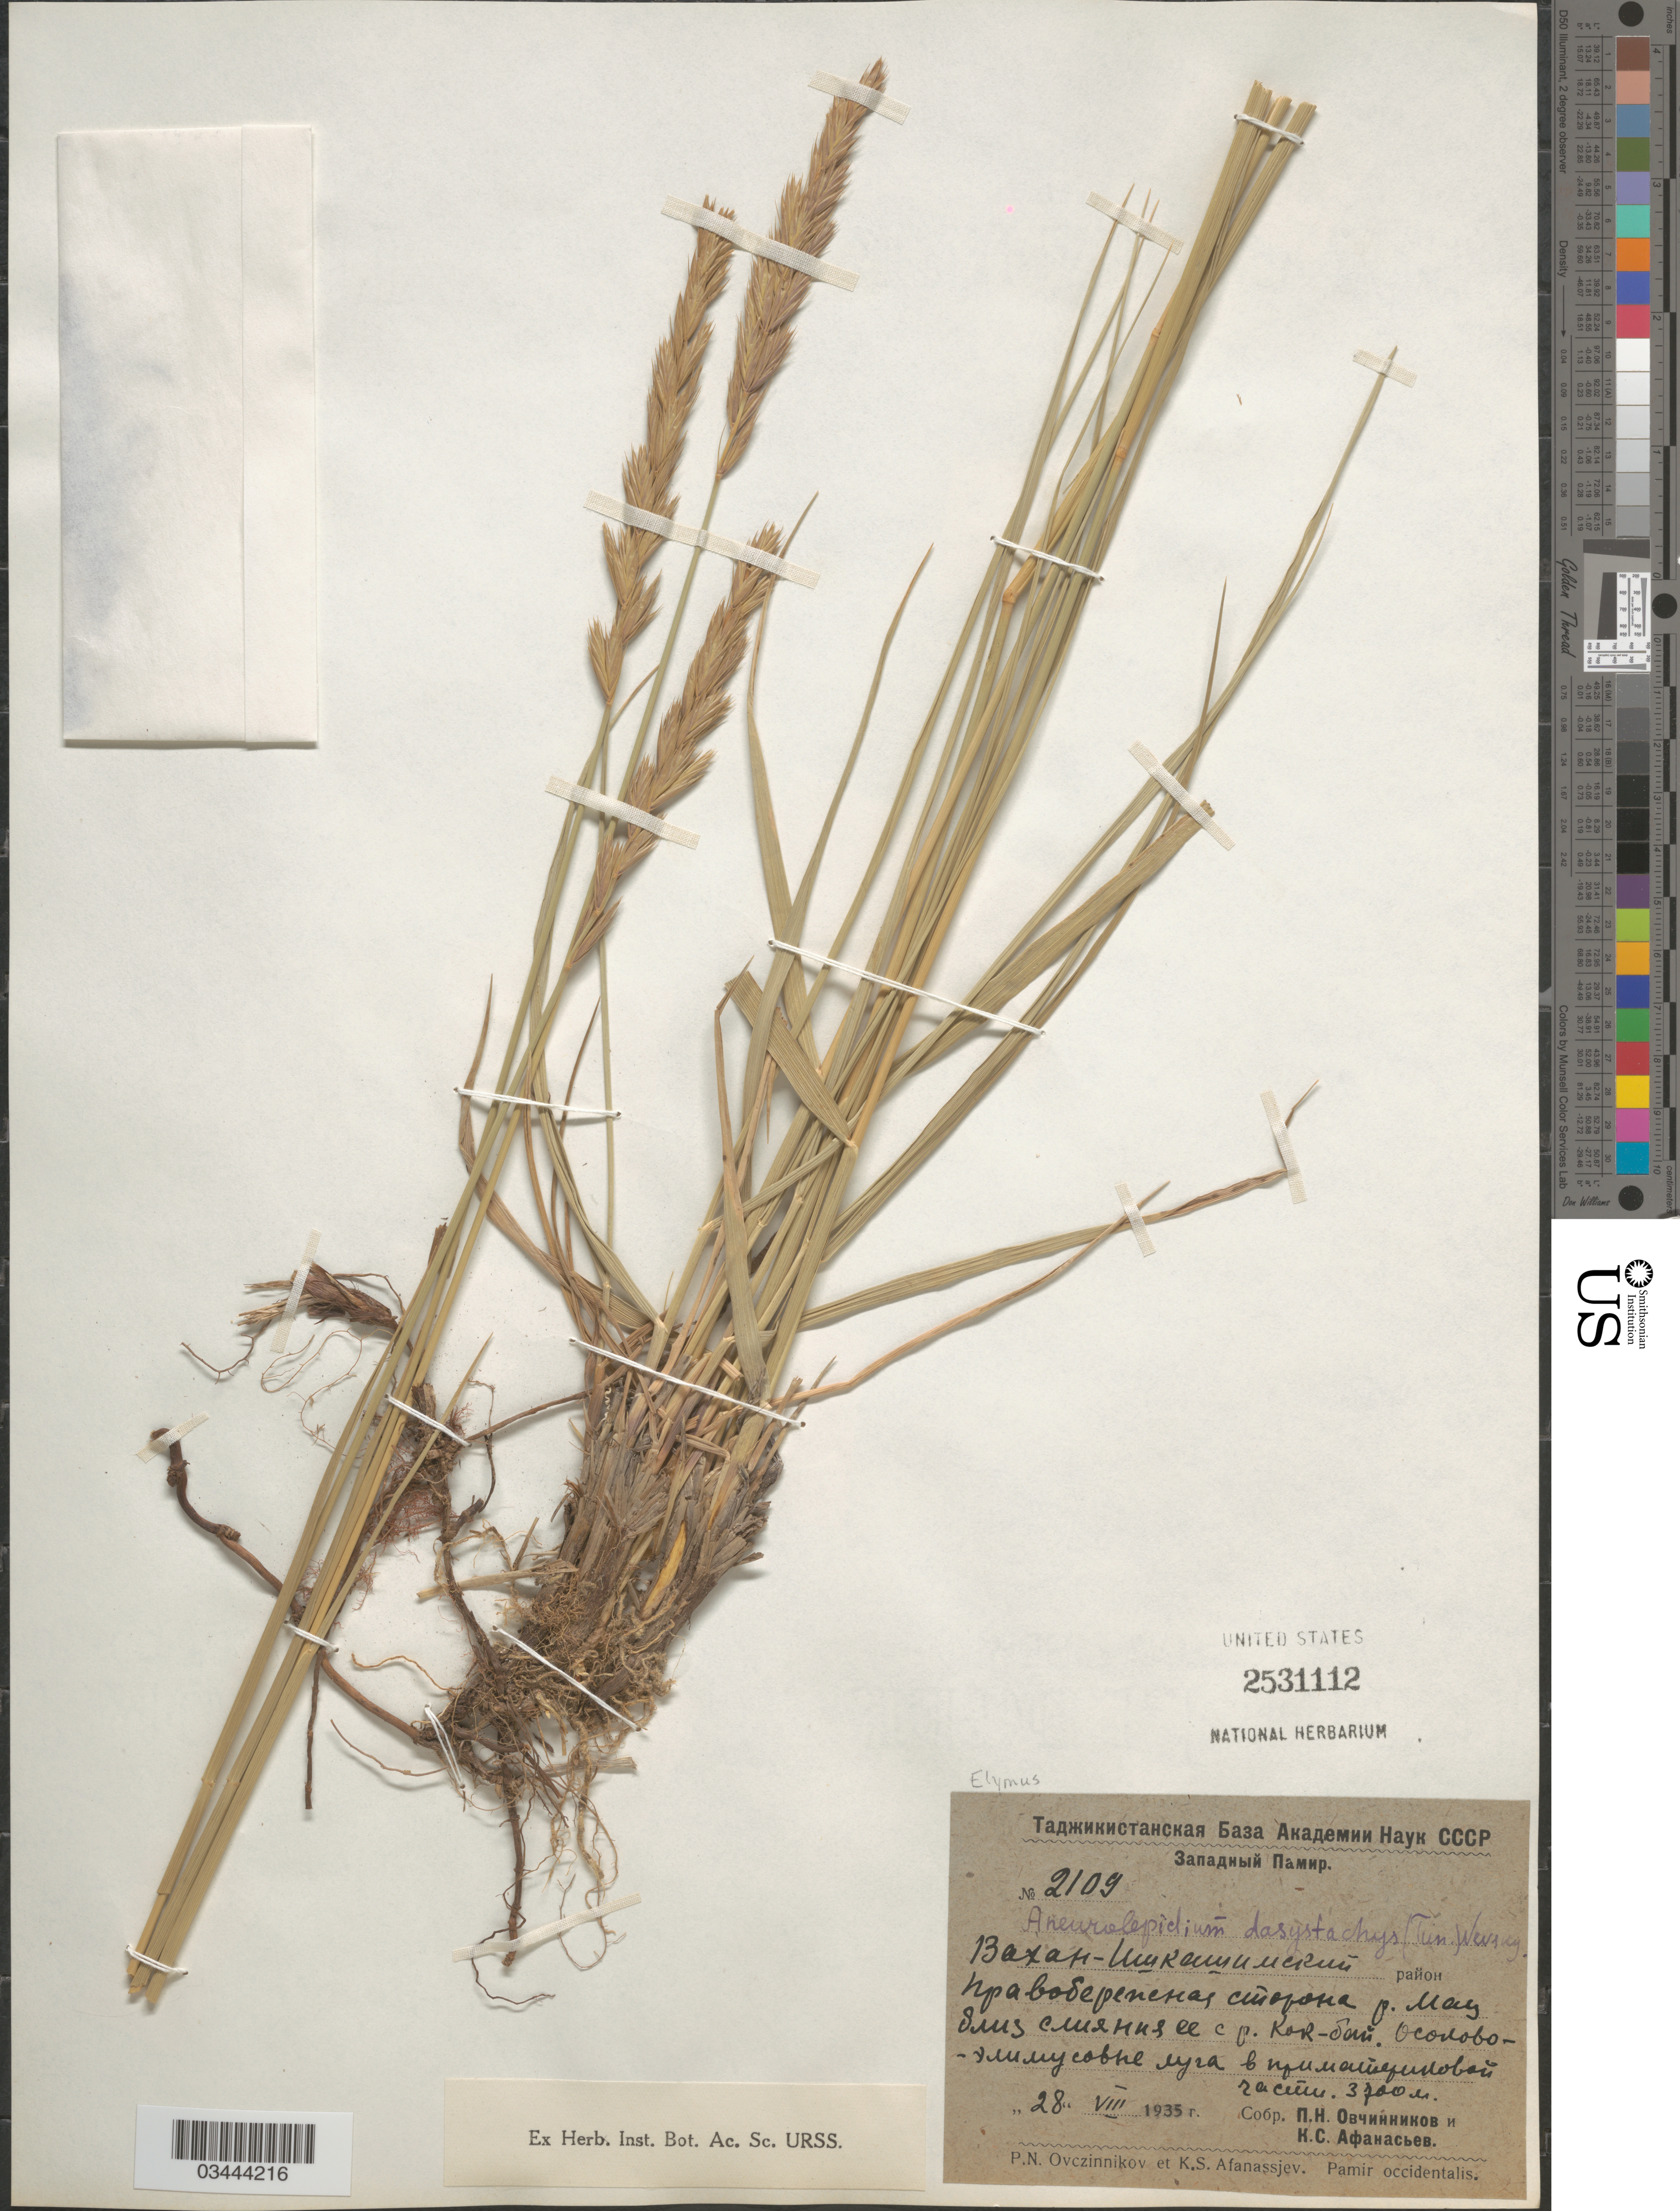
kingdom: Plantae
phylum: Tracheophyta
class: Liliopsida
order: Poales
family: Poaceae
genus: Leymus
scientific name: Leymus secalinus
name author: (Georgi) Tzvelev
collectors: P. Ovchinnikov & K. Afanasev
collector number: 2109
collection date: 1935-08-28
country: Tajikistan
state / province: Gorno-Badakhstan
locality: Vakhan- Ishkashimskiy region, right shore of river Mats near confluence with river Qoqboy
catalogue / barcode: US 2531112